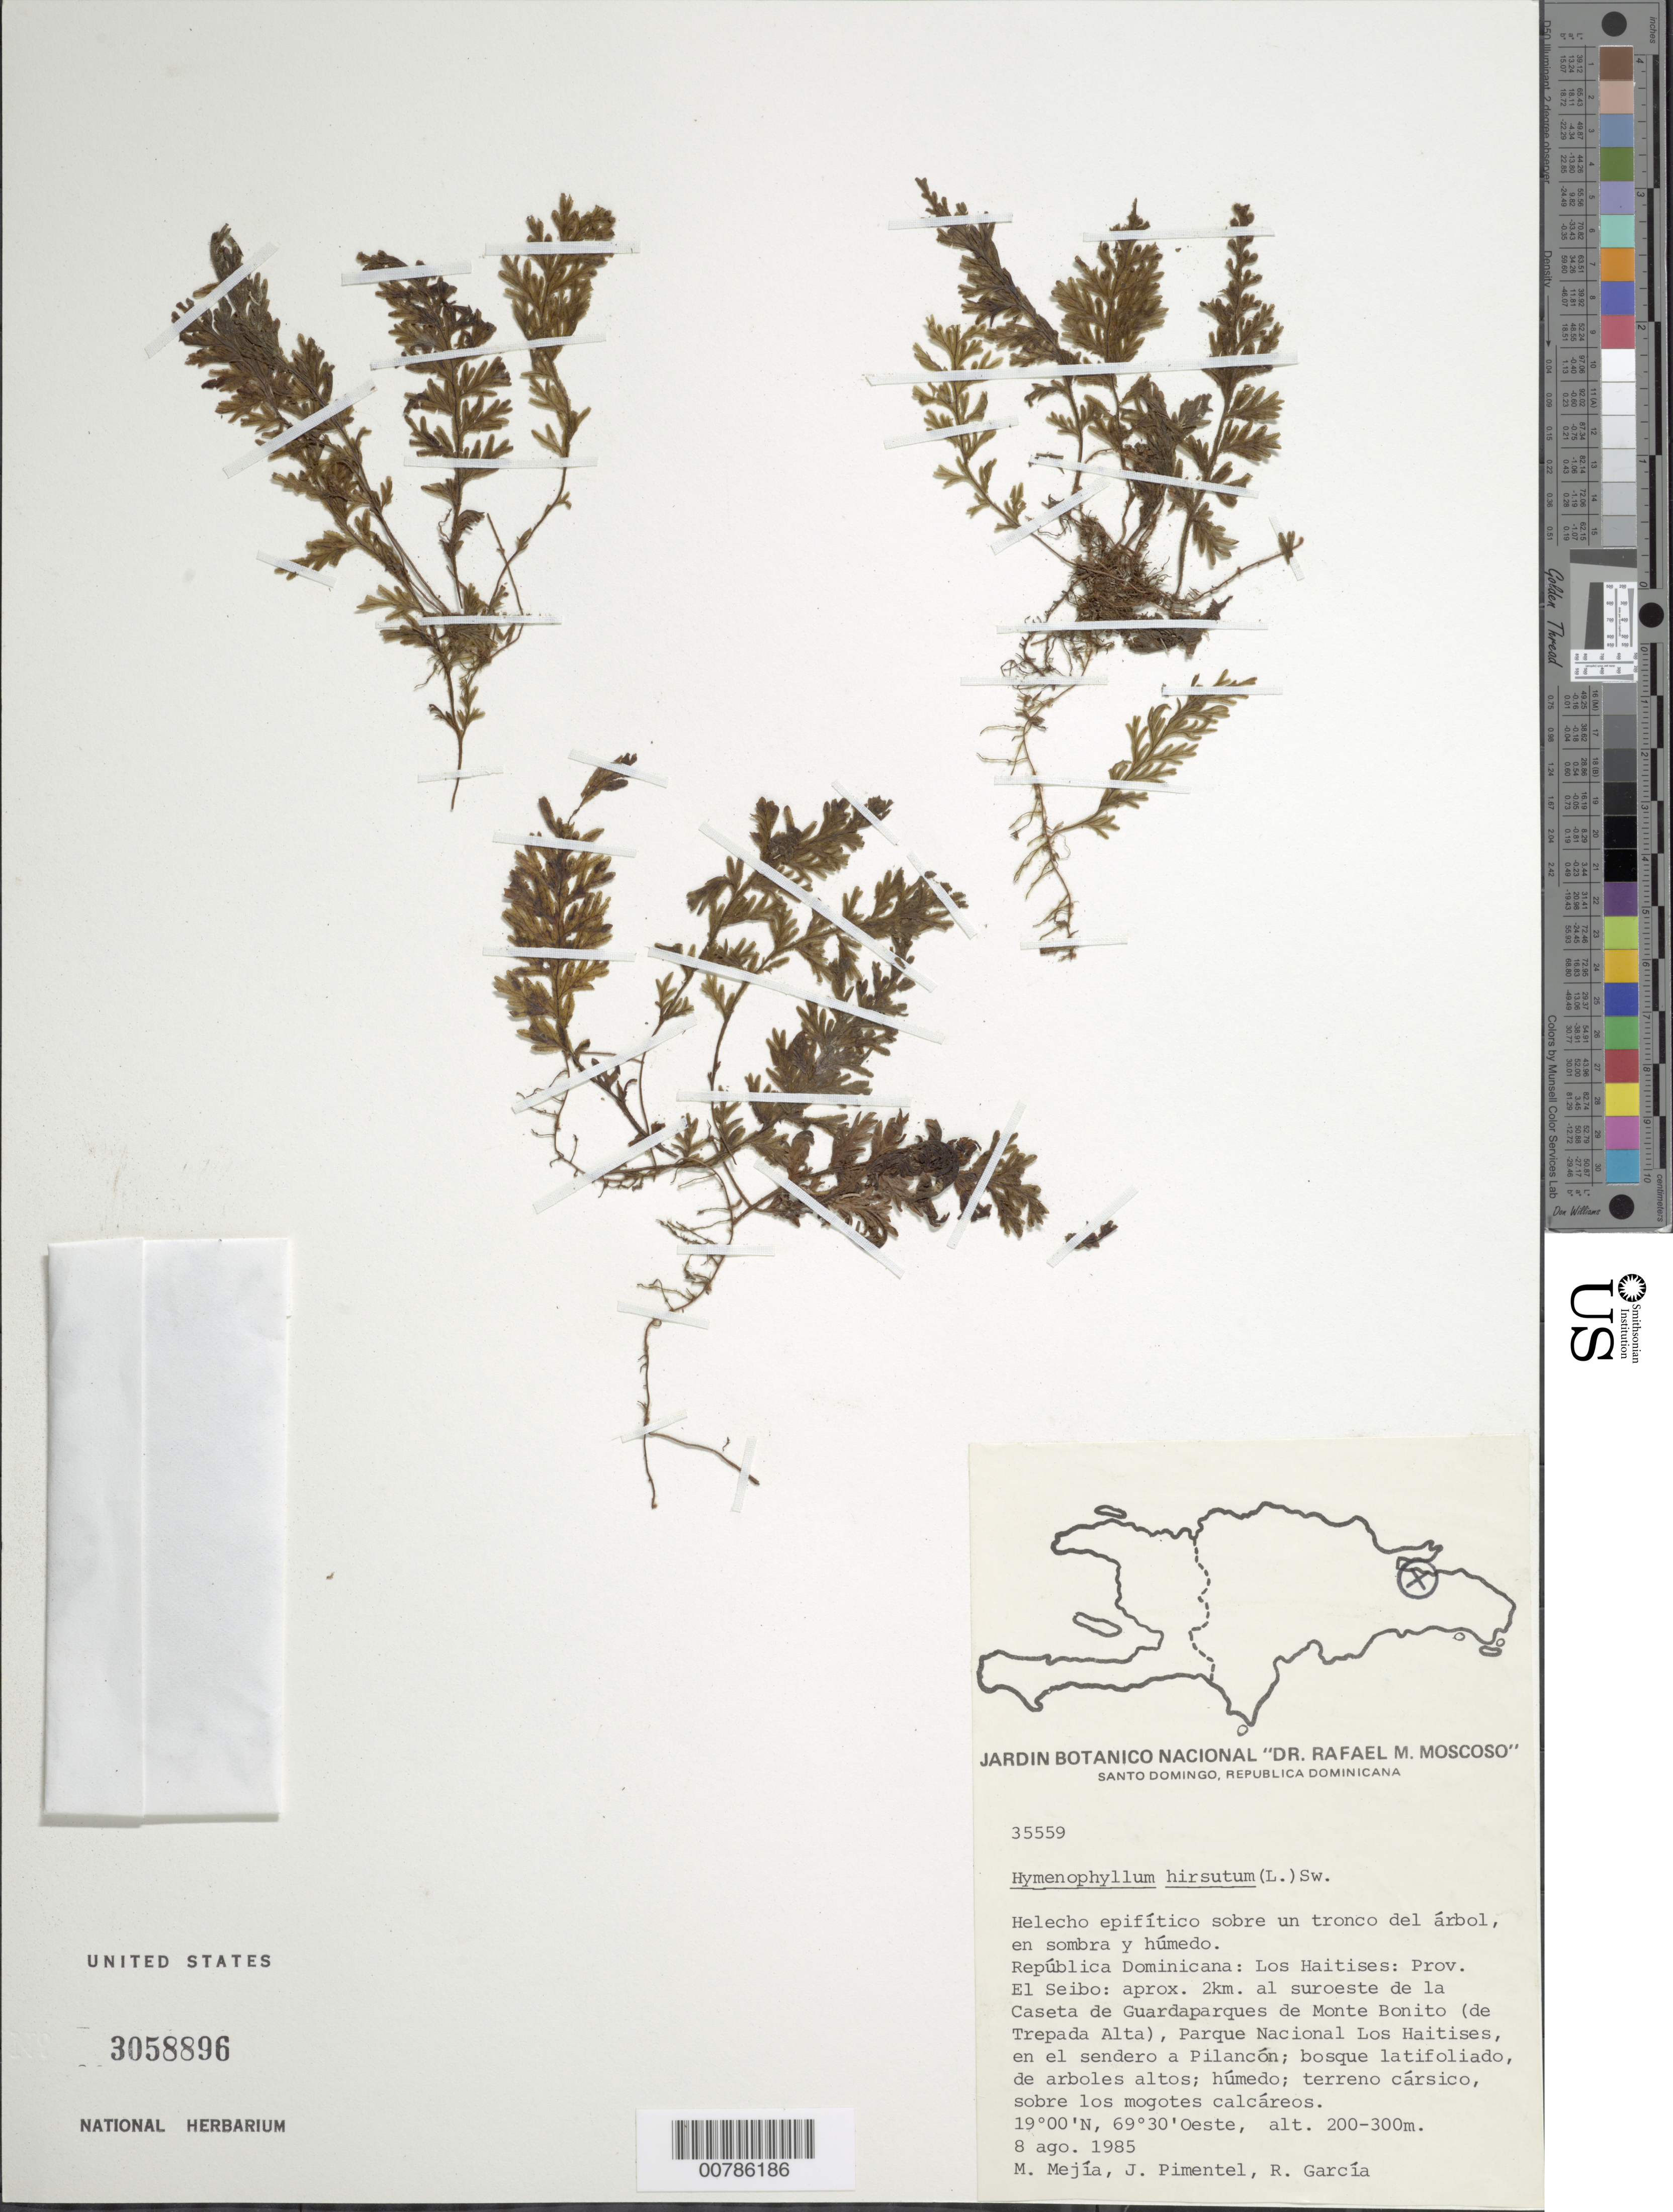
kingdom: Plantae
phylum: Tracheophyta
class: Polypodiopsida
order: Hymenophyllales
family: Hymenophyllaceae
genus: Hymenophyllum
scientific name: Hymenophyllum hirsutum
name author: (L.) Sw.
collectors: M. Mejia, J. Pimentel & R. G. García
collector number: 35559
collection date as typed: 08 Aug 1985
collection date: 1985-08-08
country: Dominican Republic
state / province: El Seibo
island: Hispaniola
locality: Los Haitises, 2 km suroest de la Caseta de Guardaparques de Monte Bonito (de Trepada Alta), Parque Nacional Los Haitises, en el sendero a Pilancón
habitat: Bosque latifoliado, de arboles altos; húmedo; terreno cársico, sobre los mogotes calcáreos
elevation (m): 200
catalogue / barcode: US 3058896